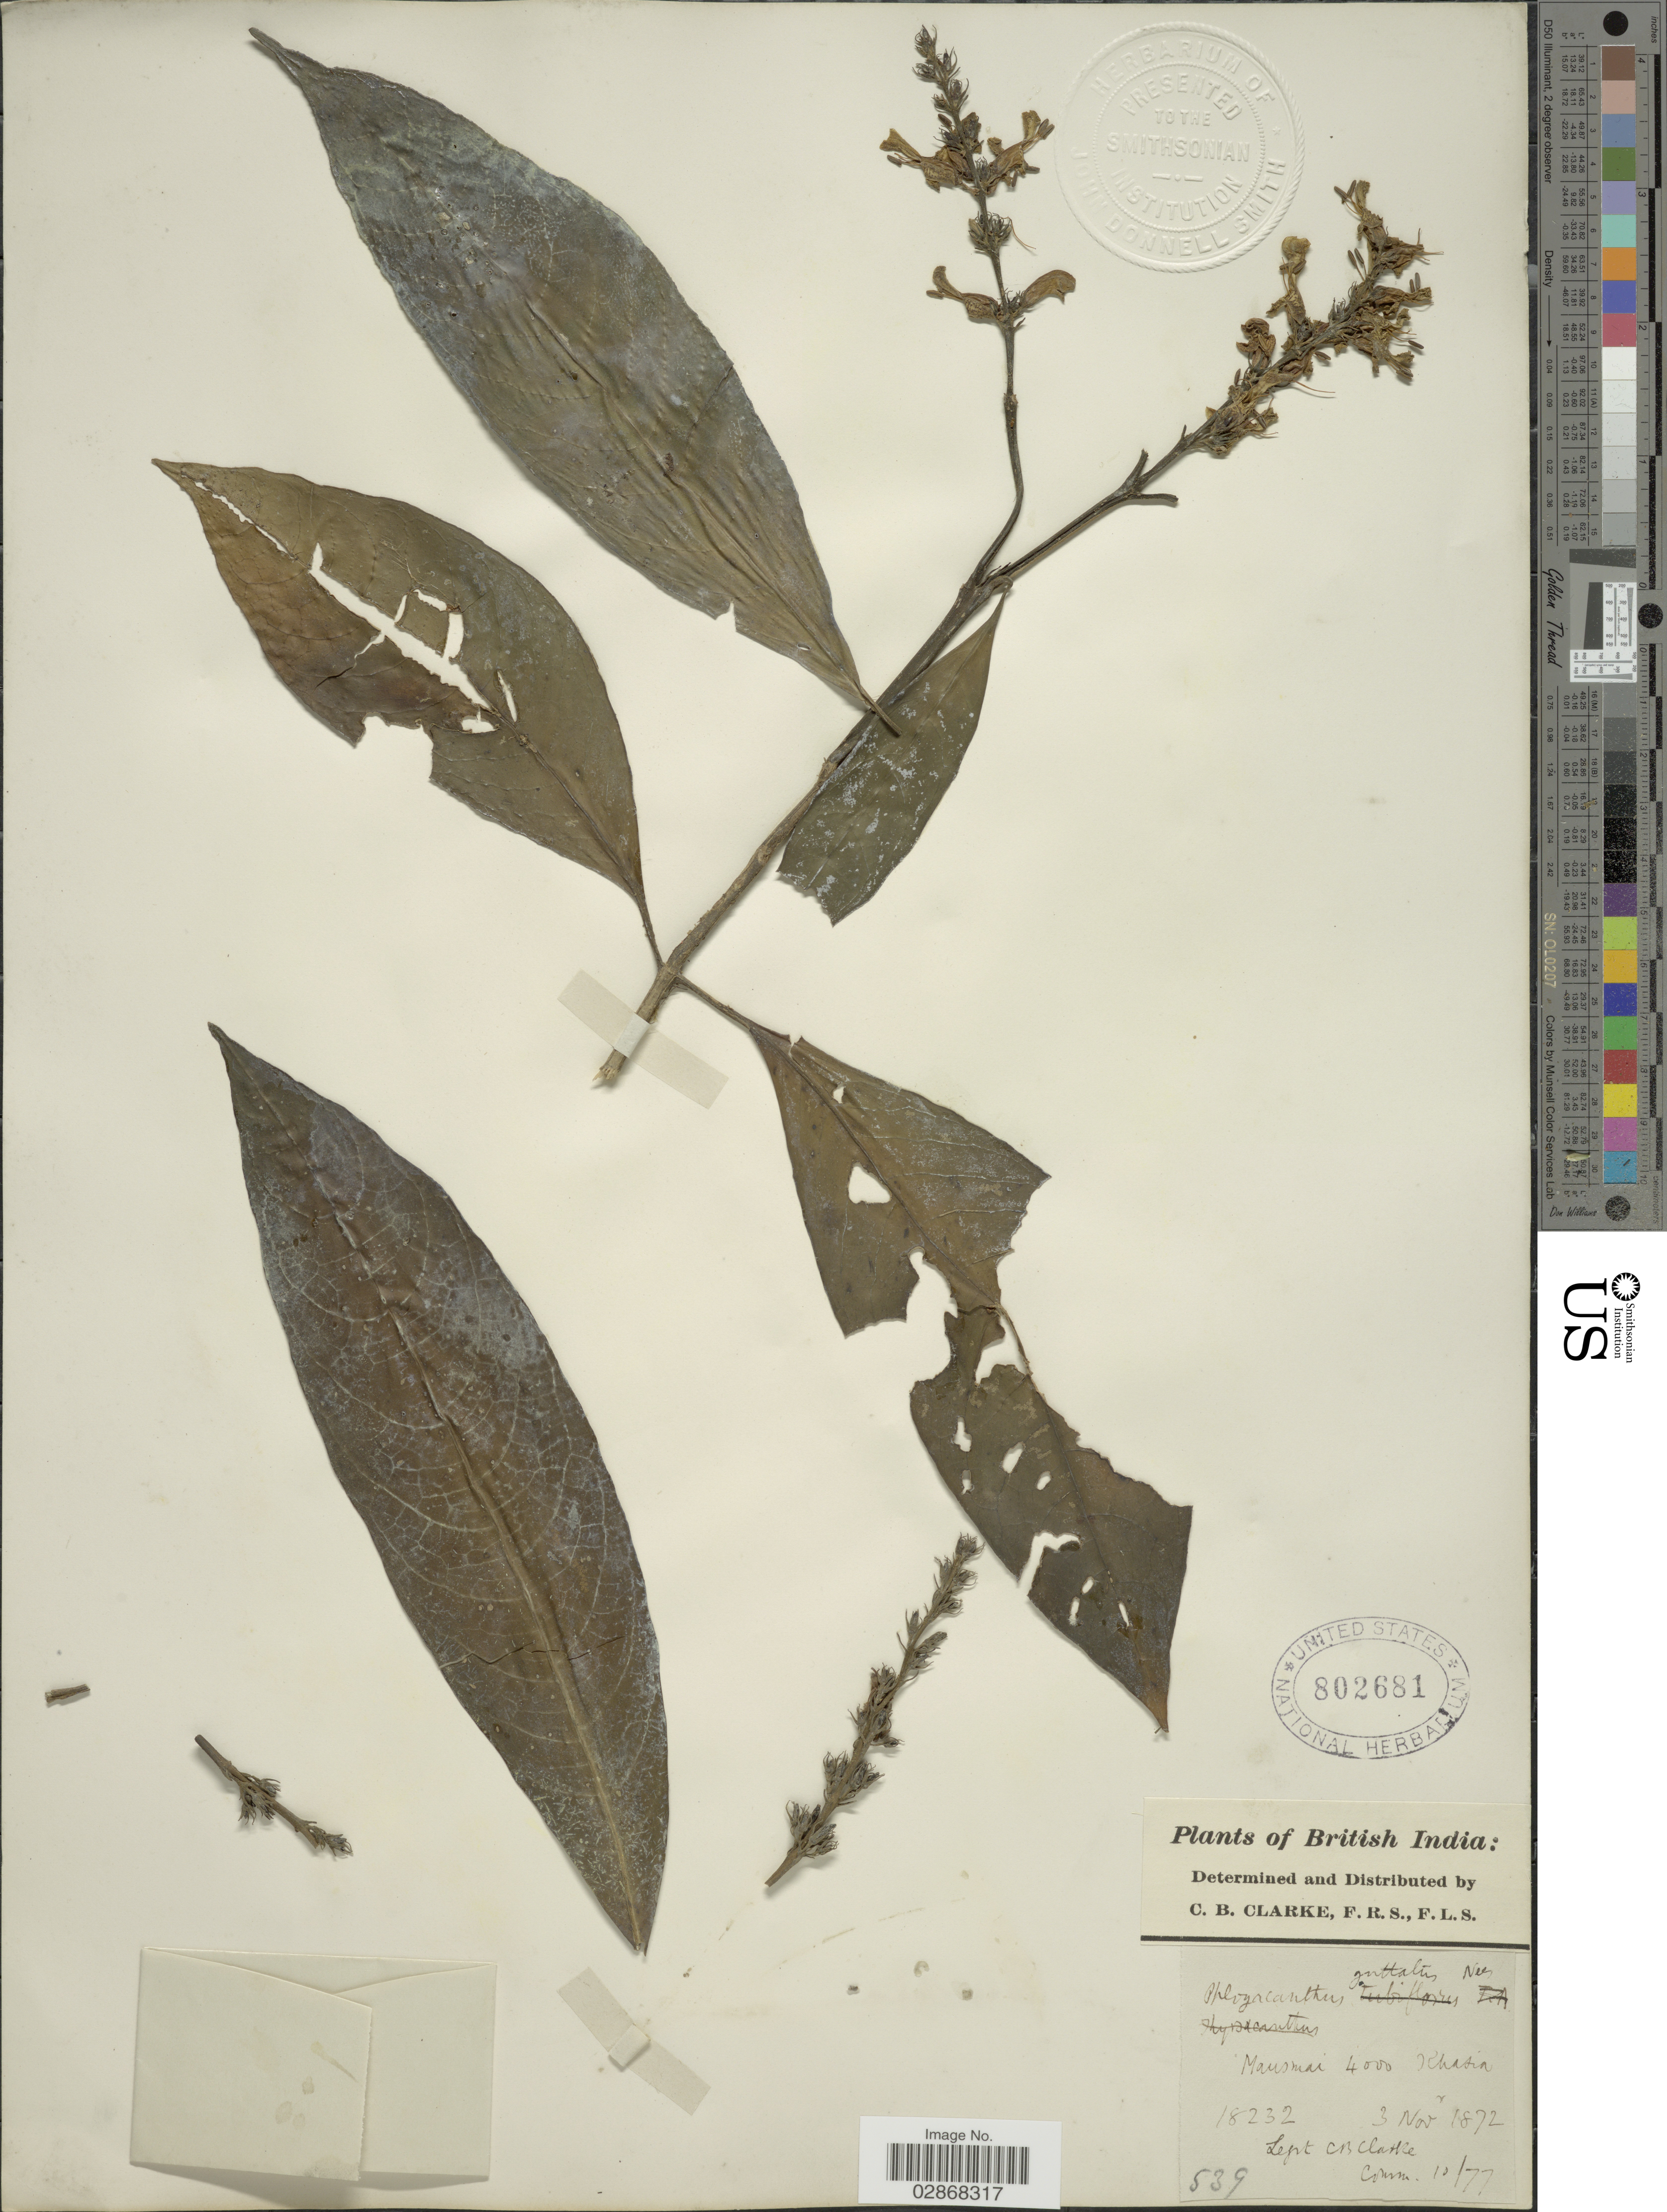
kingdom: Plantae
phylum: Tracheophyta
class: Magnoliopsida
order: Lamiales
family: Acanthaceae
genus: Phlogacanthus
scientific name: Phlogacanthus guttatus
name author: Nees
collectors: C. B. Clarke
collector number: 18232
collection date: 1872-11-03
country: India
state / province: Meghalaya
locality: British India, Mausmai, Khasia.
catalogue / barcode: US 802681